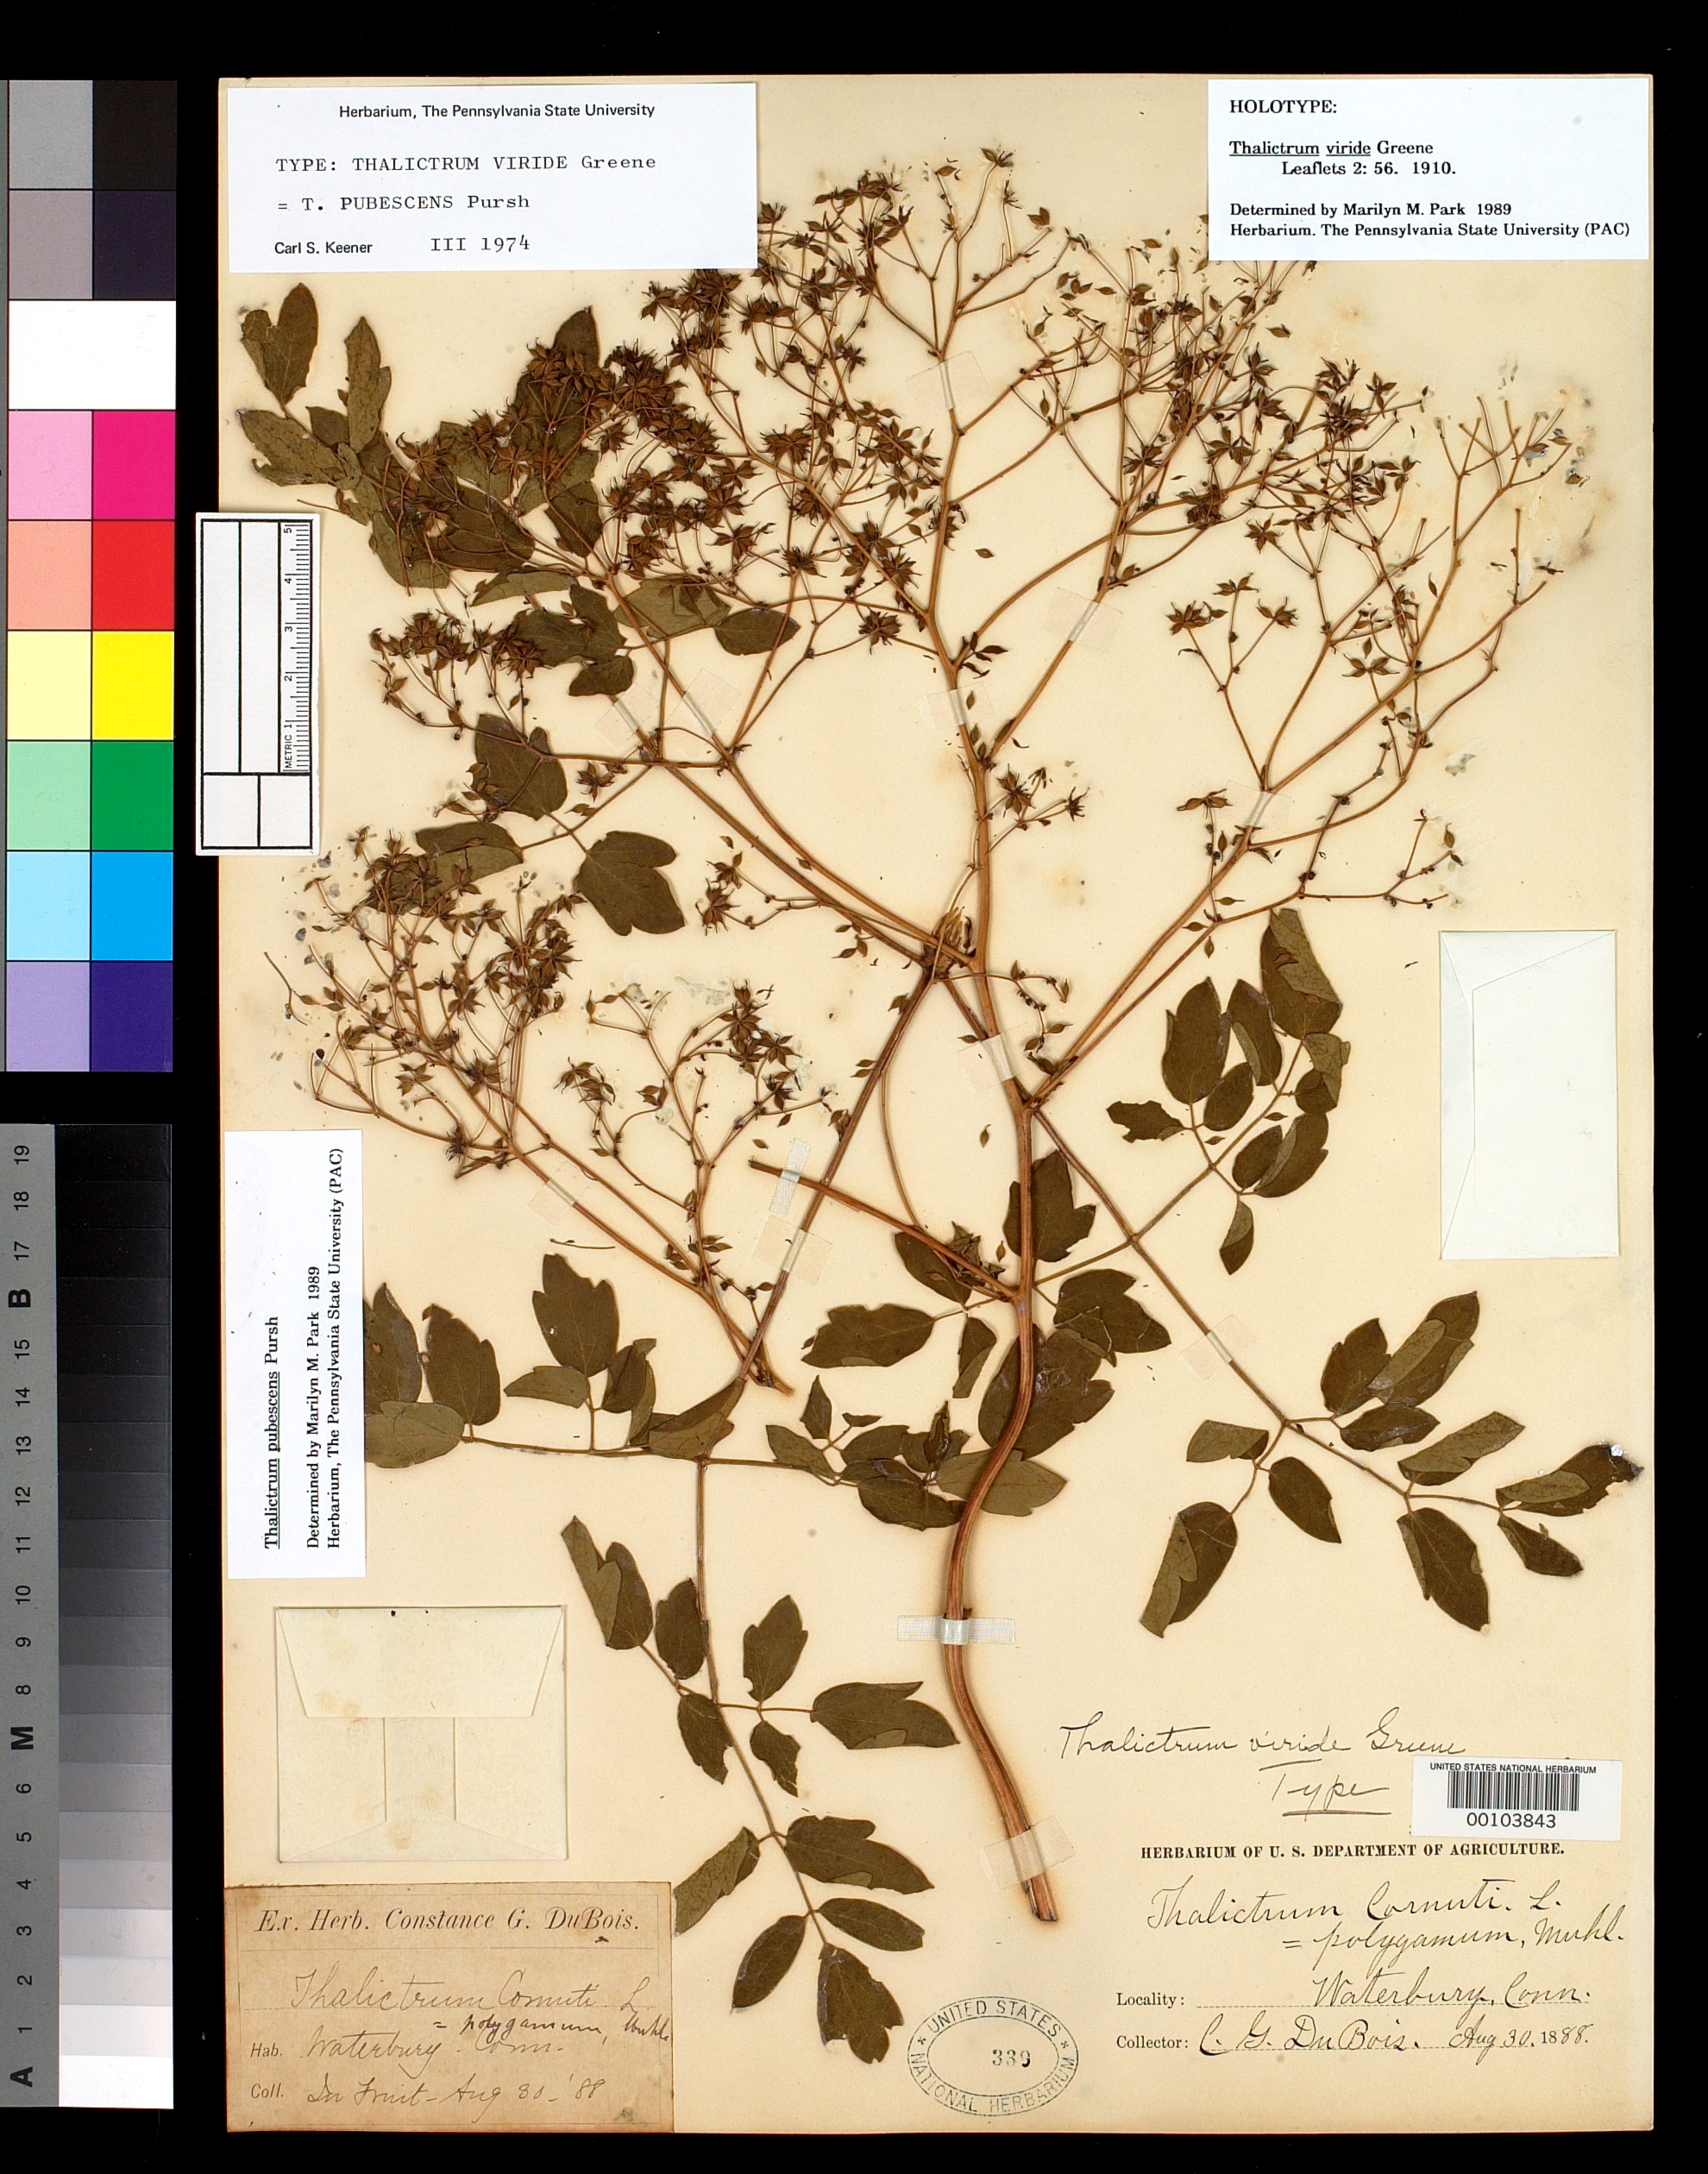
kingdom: Plantae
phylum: Tracheophyta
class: Magnoliopsida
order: Ranunculales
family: Ranunculaceae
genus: Thalictrum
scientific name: Thalictrum viride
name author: Greene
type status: Holotype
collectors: C. Dubois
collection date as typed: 30 Aug 1888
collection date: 1888-08-30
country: United States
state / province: Connecticut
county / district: New Haven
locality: Waterbury.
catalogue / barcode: US 339